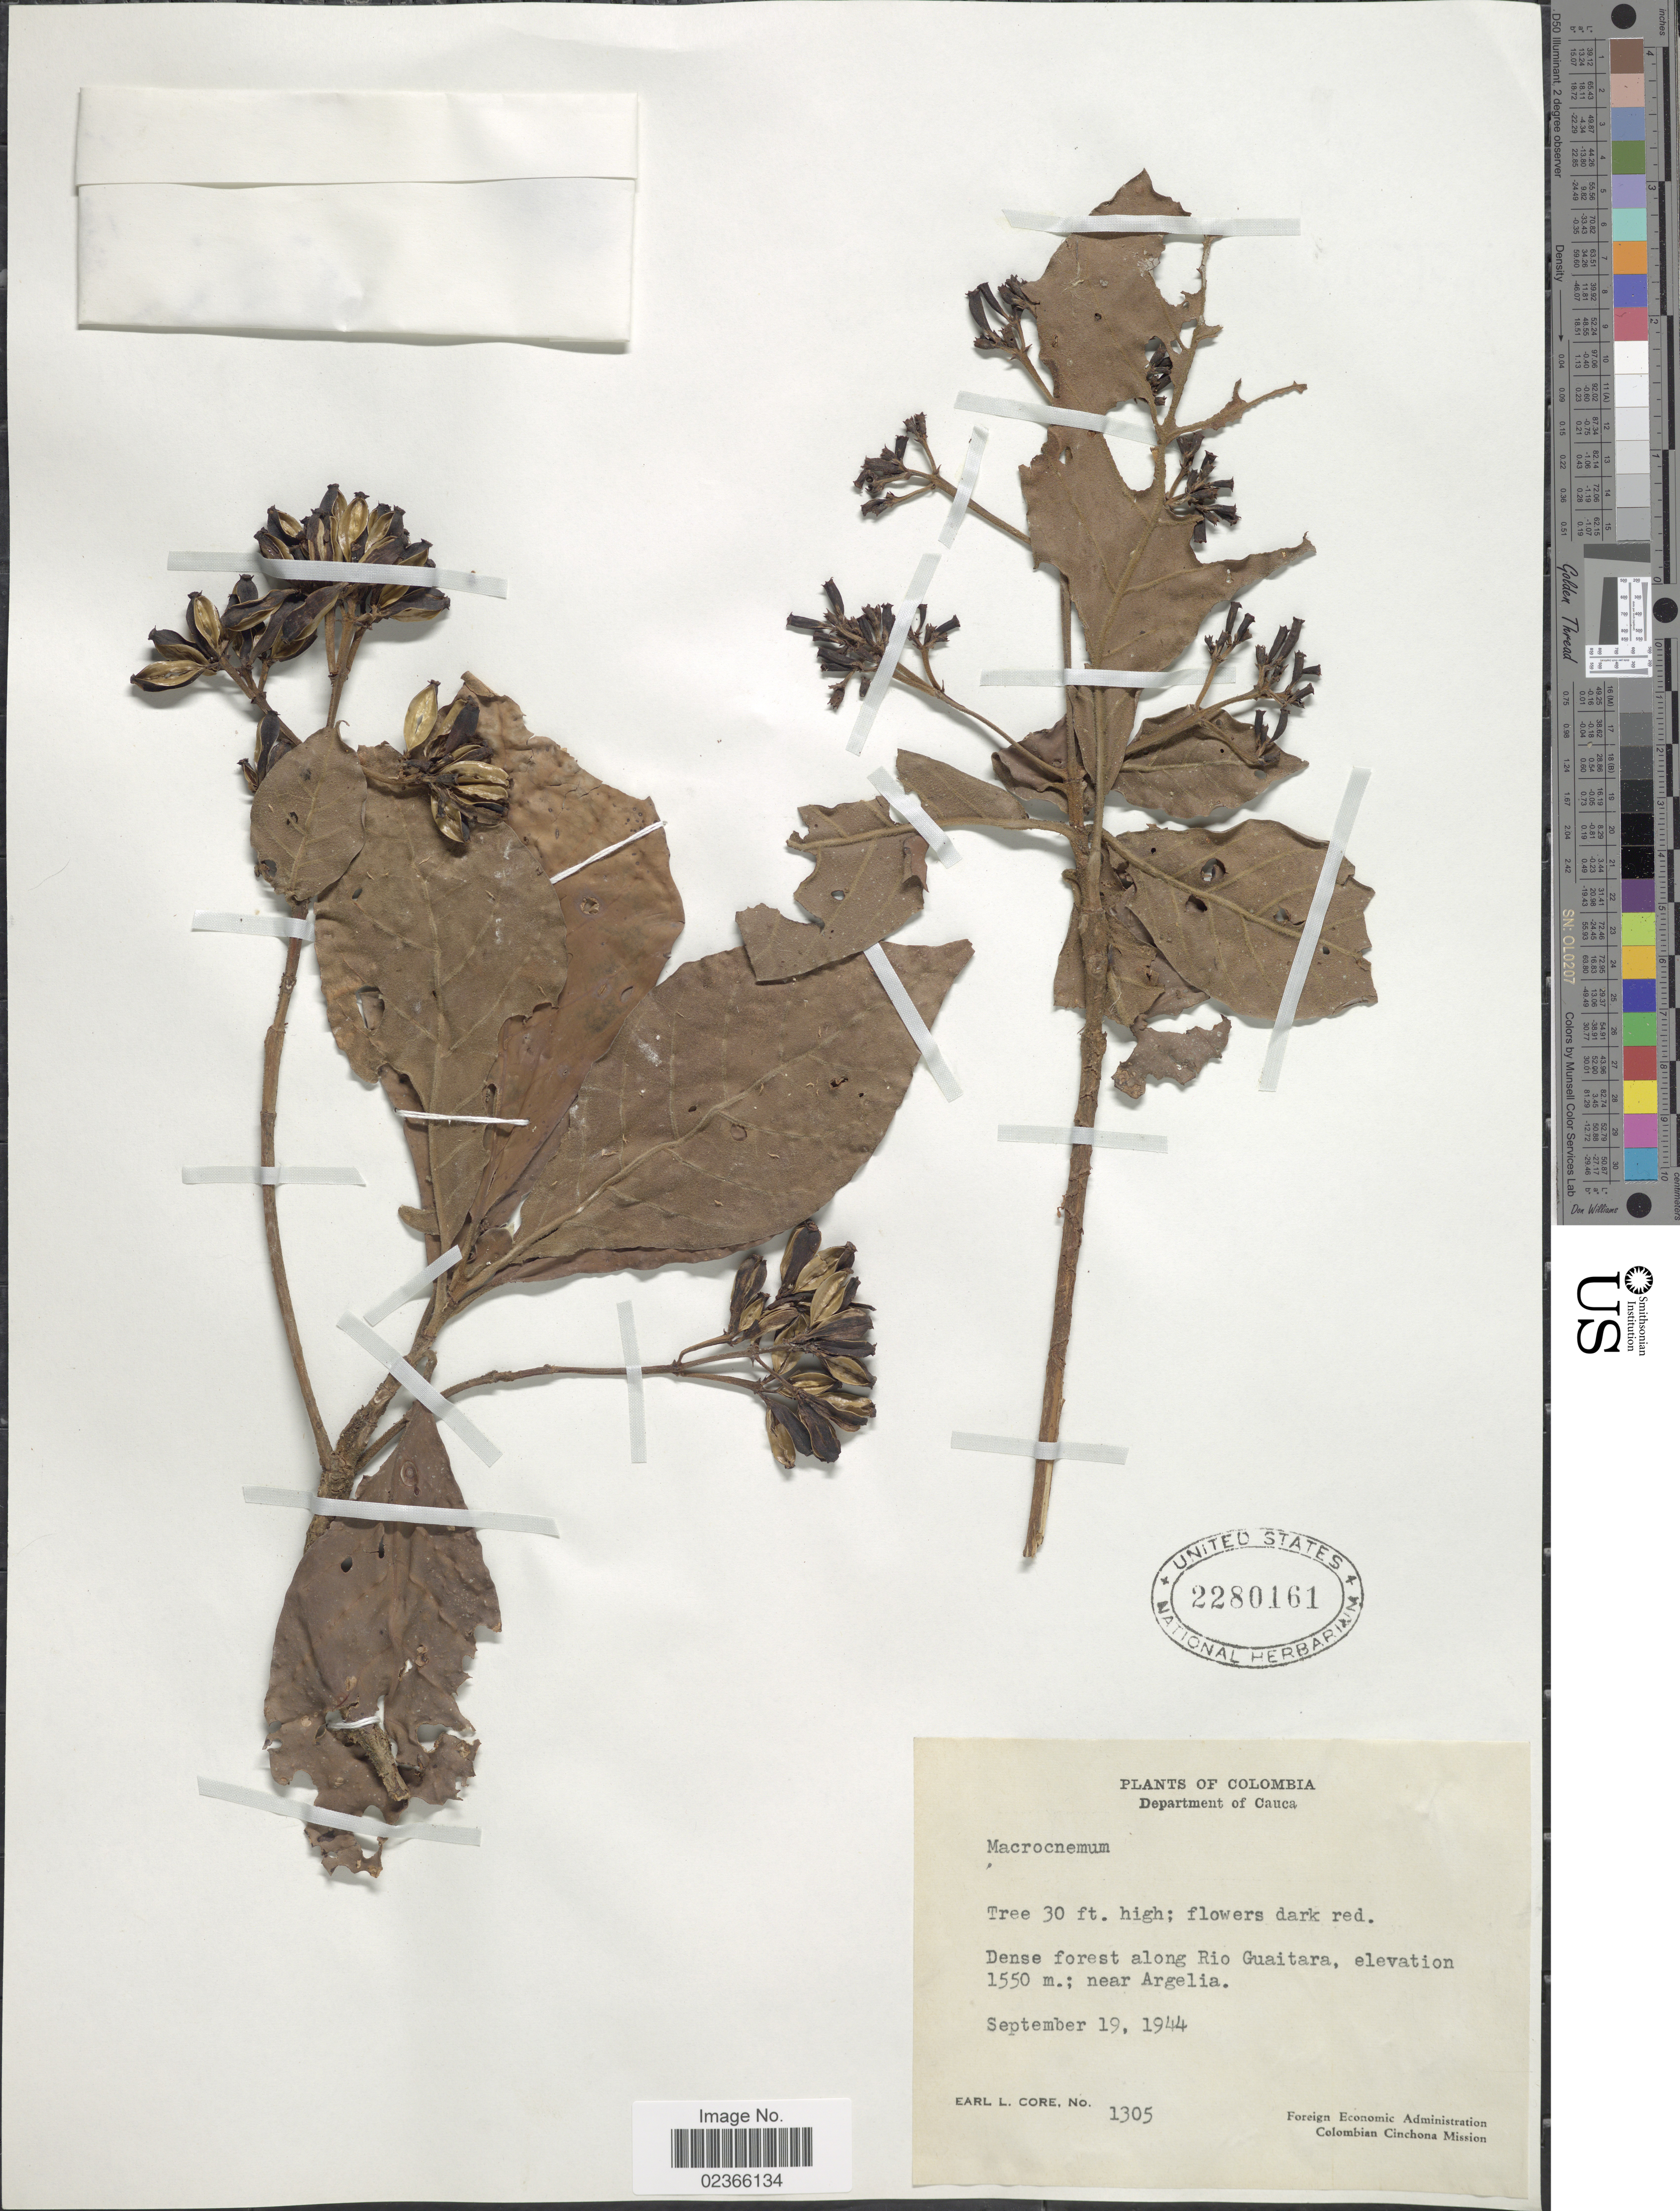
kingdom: Plantae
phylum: Tracheophyta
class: Magnoliopsida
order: Gentianales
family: Rubiaceae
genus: Macrocnemum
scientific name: Macrocnemum sp.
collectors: E. L. Core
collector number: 1305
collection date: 1944-09-19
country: Colombia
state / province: Cauca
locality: Department of Cauca. Dense forest along Rio Guaitara, near Argelia.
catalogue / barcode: US 2280161